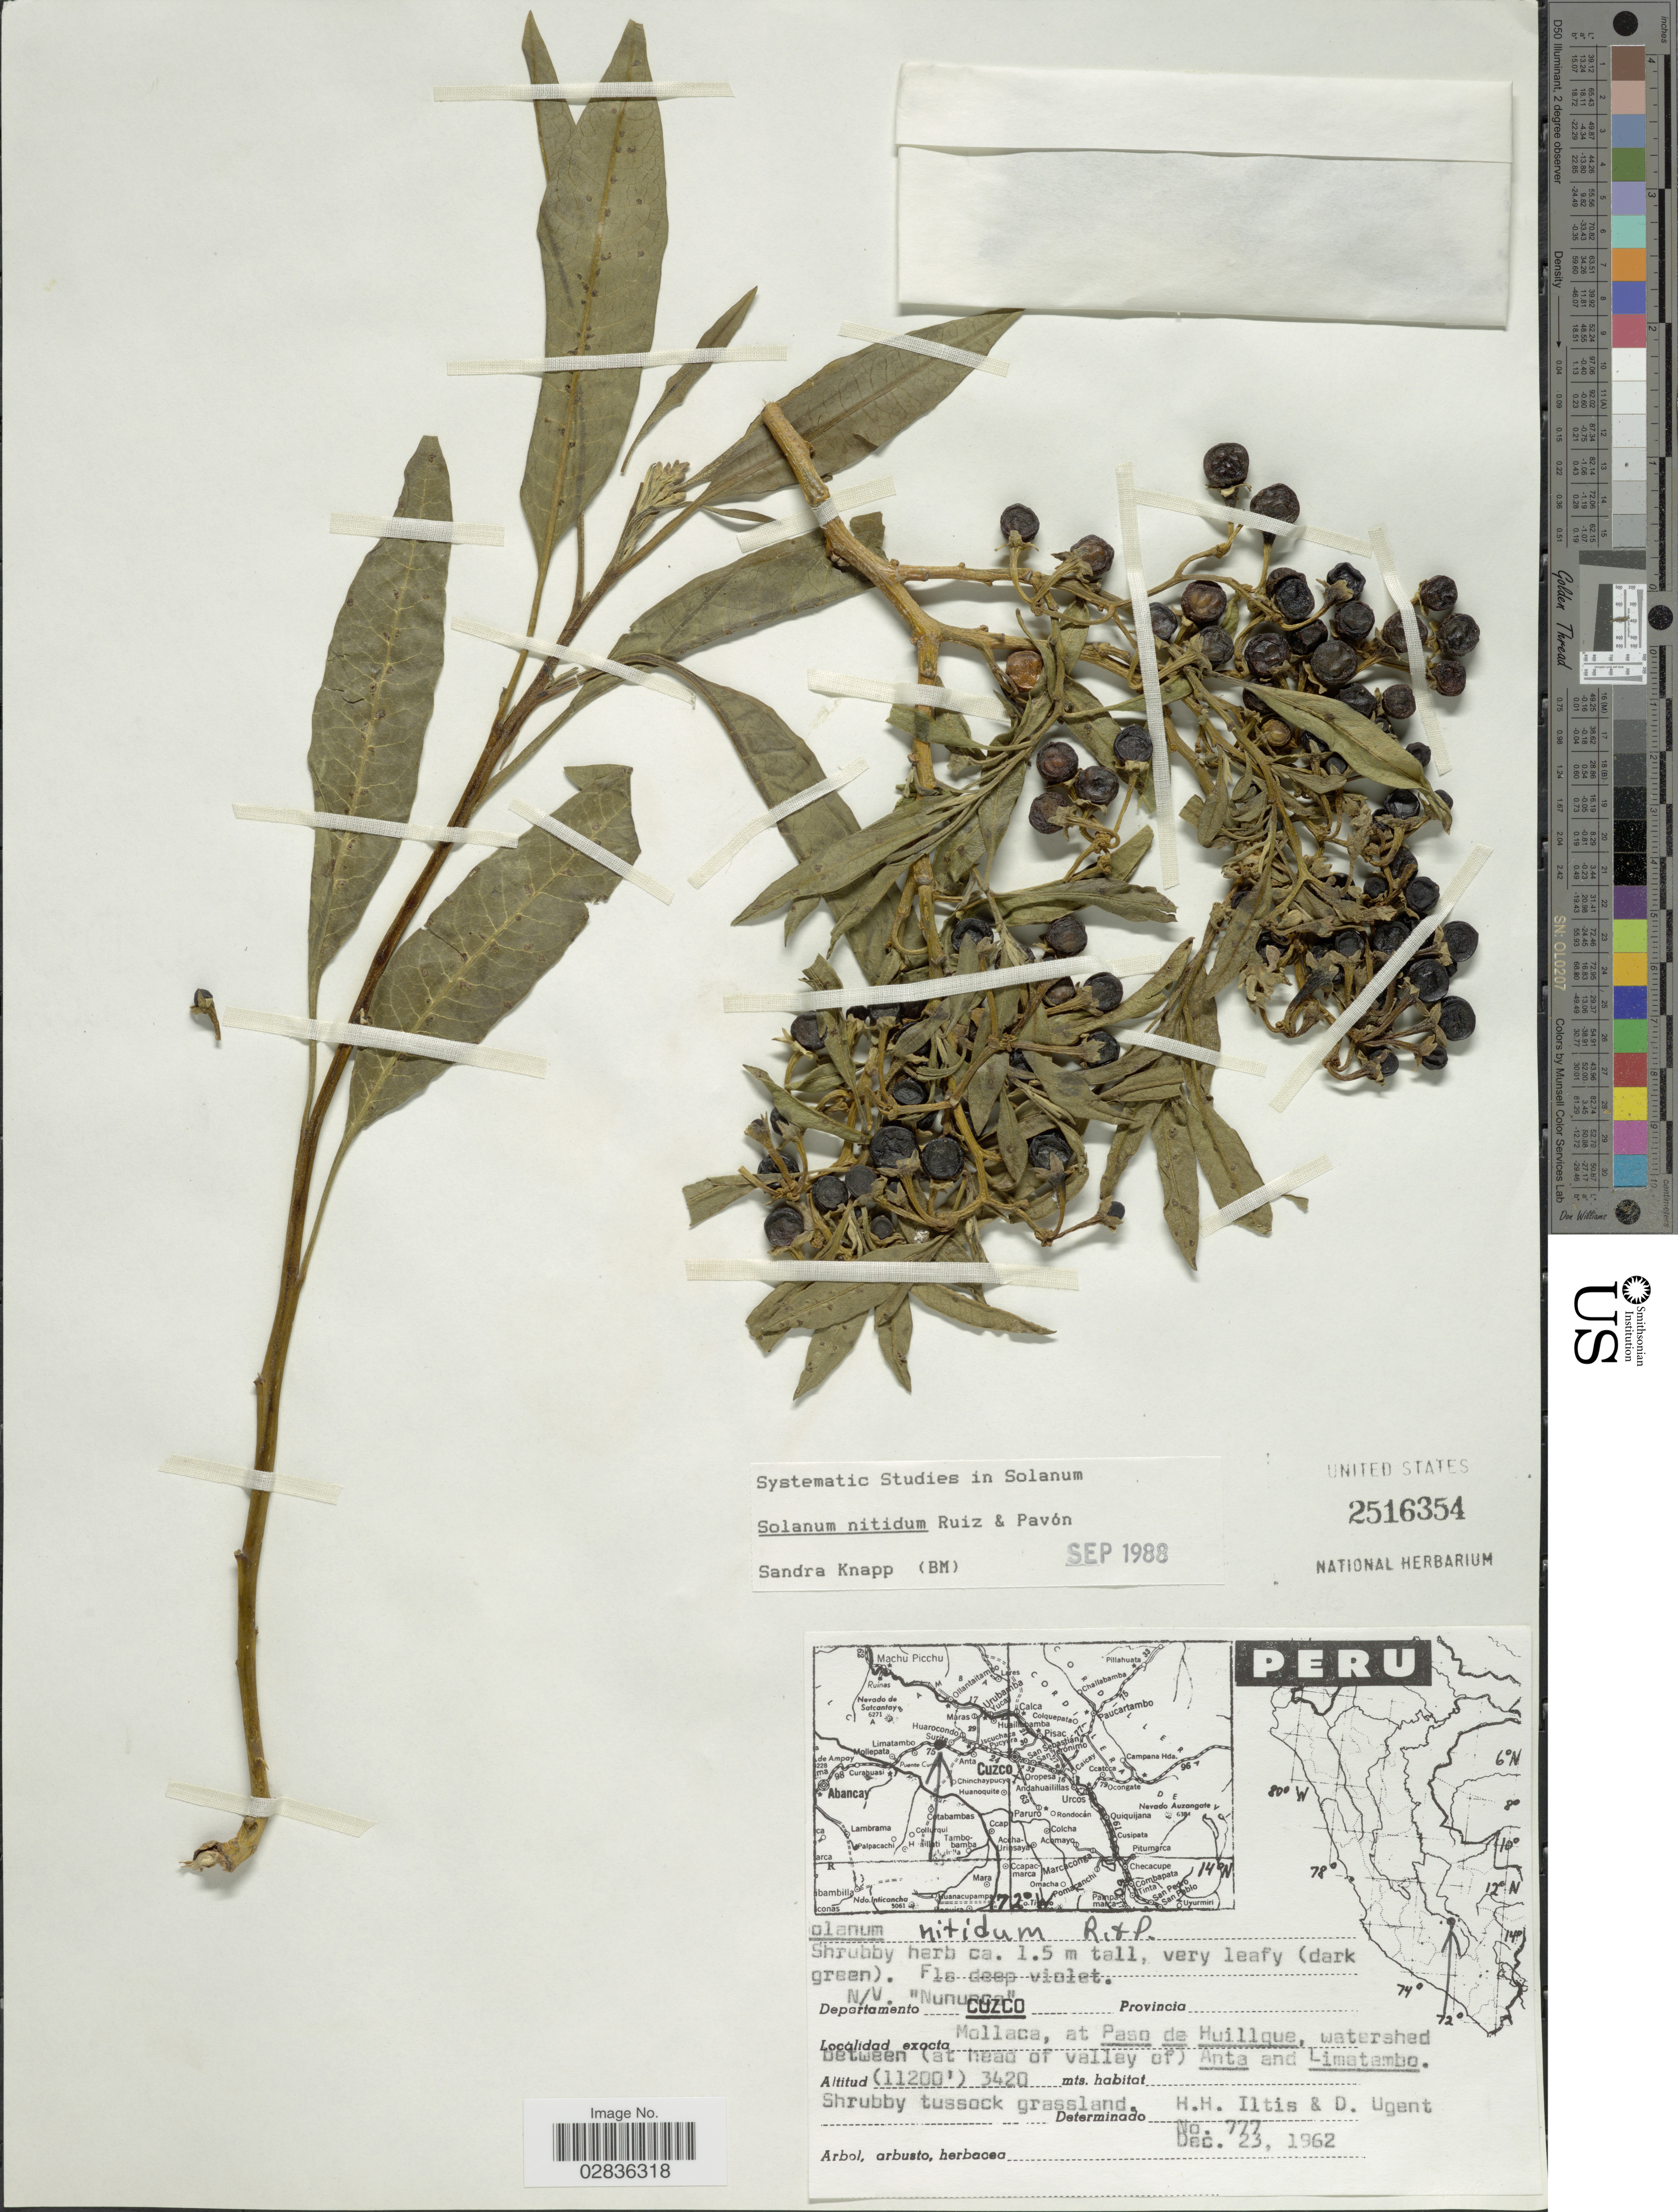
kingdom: Plantae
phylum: Tracheophyta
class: Magnoliopsida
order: Solanales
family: Solanaceae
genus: Solanum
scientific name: Solanum nitidum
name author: Ruiz & Pav.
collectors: H. H. Iltis & D. Ugent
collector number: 777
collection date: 1962-12-23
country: Peru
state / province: Cusco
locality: Departamento Cuzco. Mollaca, at Paso de Huillgue, watershed between (at head of valley of) Anta and Limatambo.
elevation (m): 3414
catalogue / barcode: US 2516354